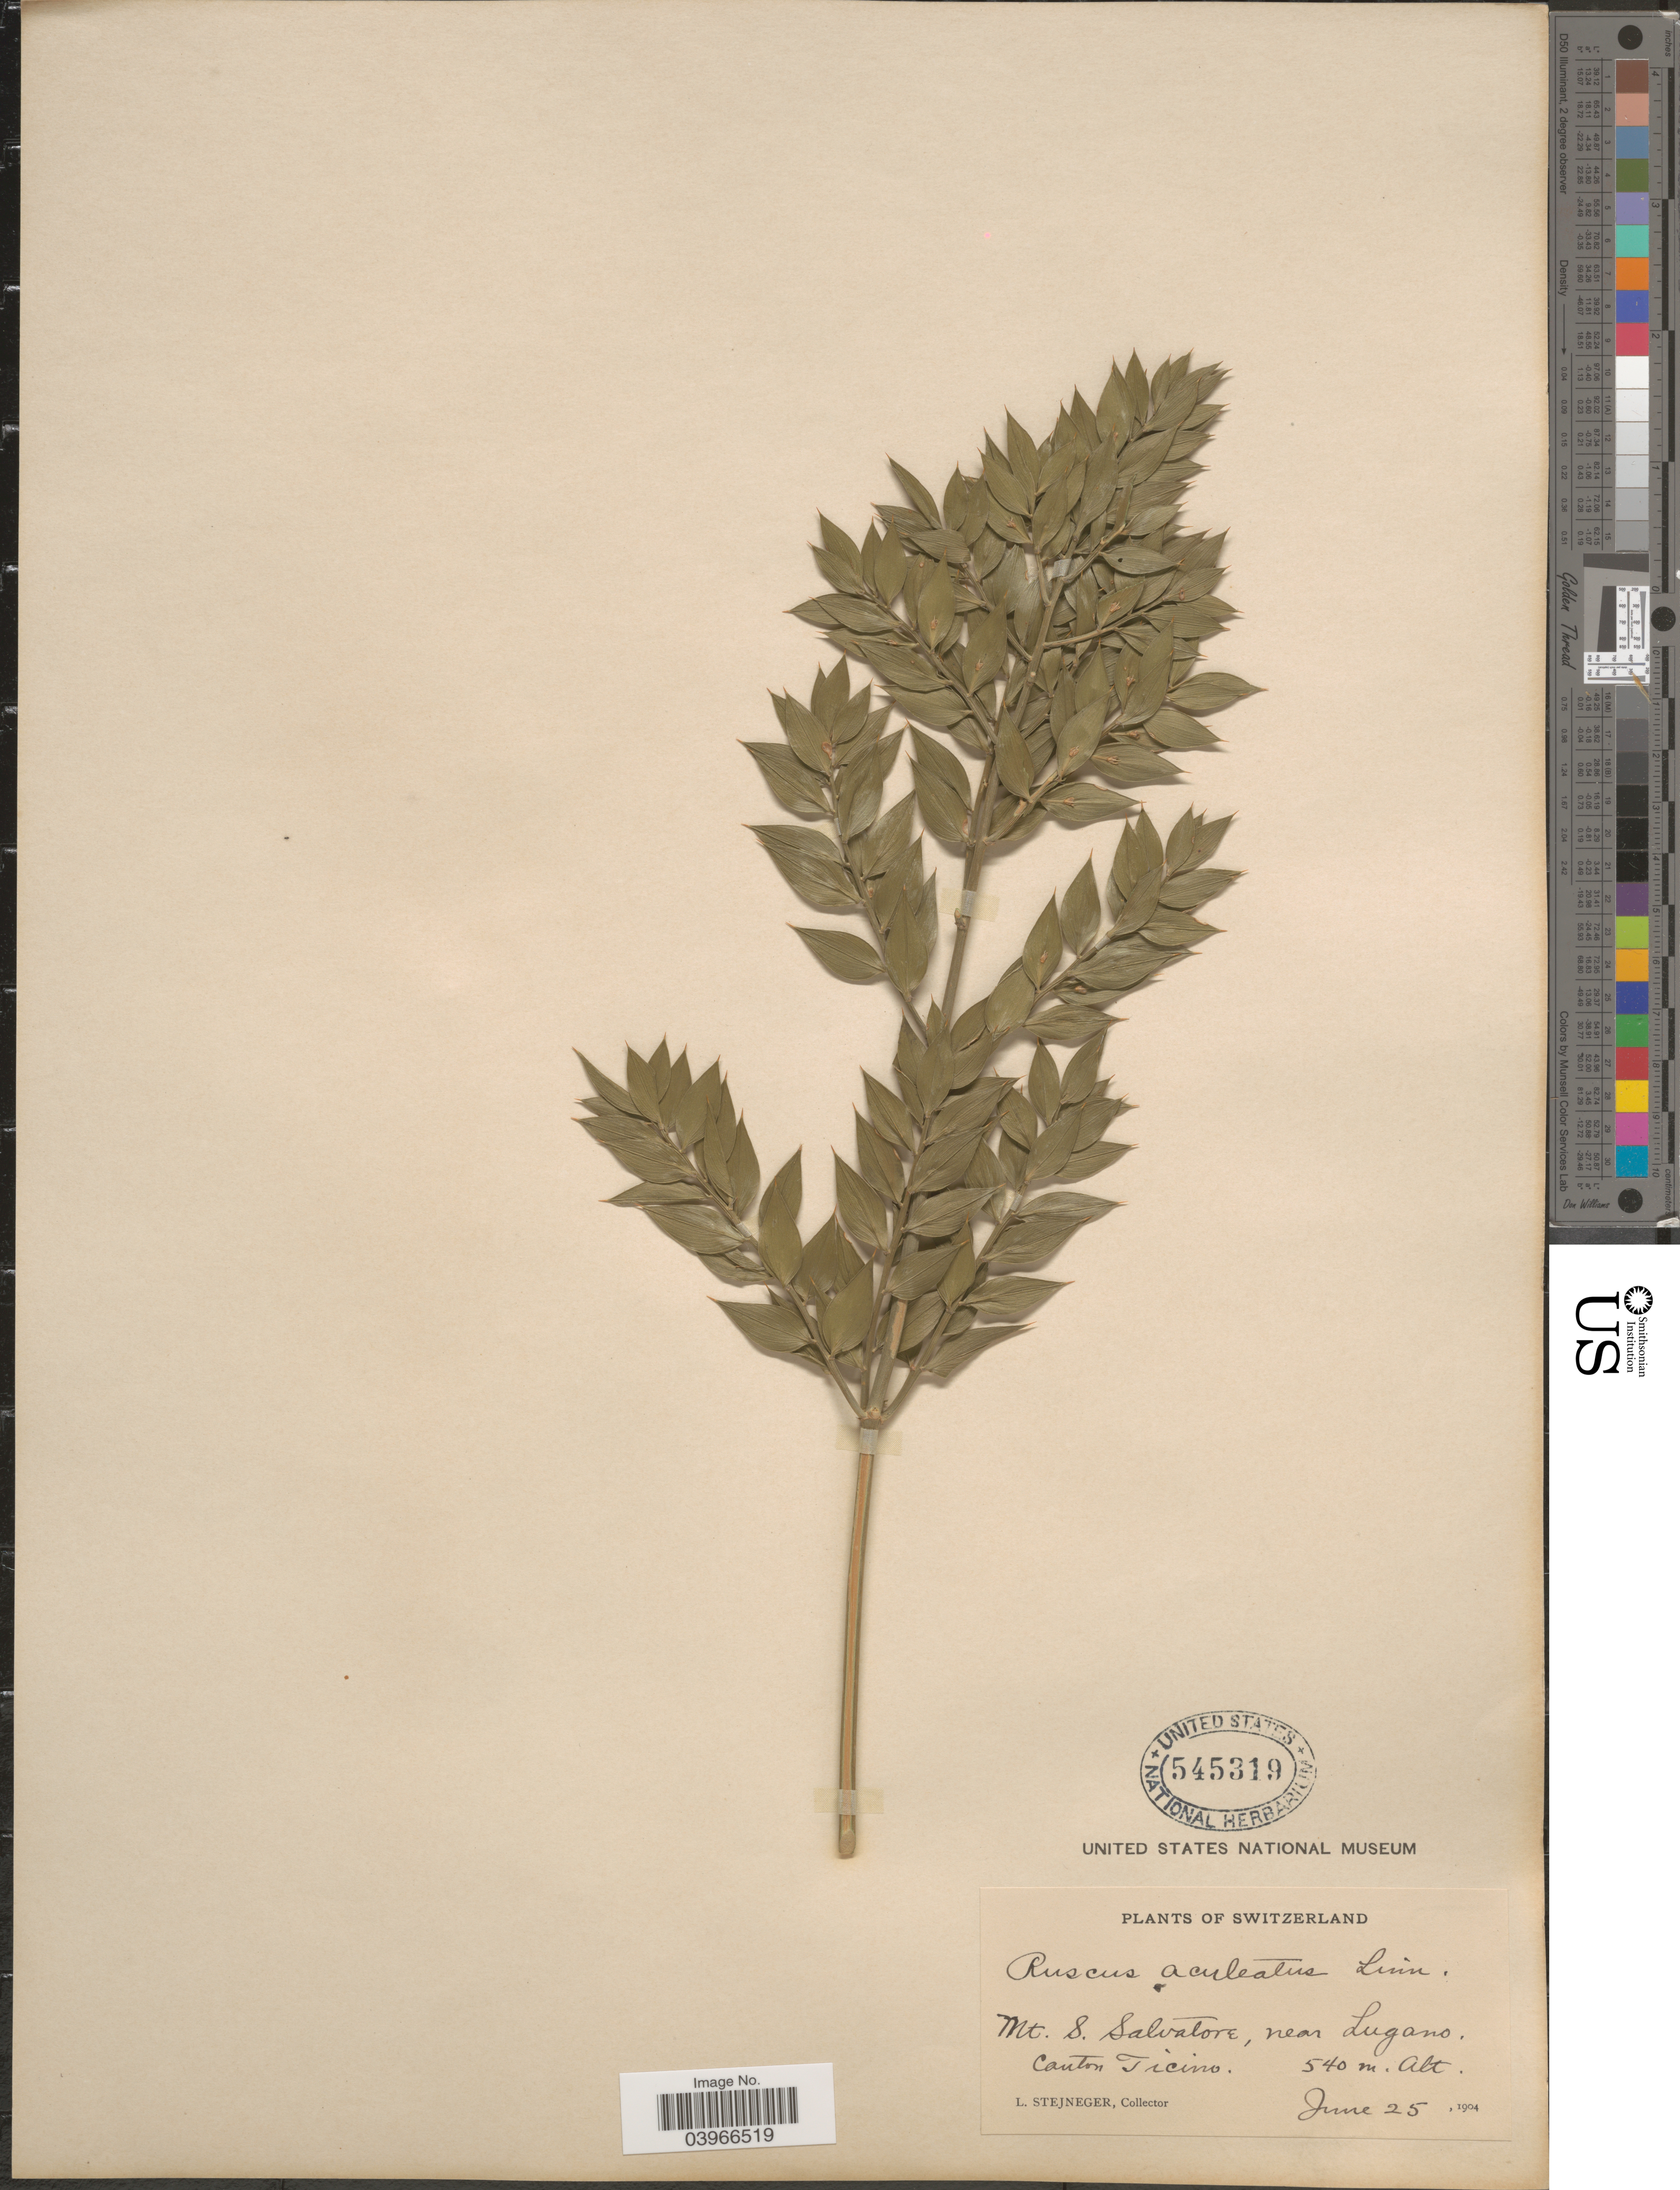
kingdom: Plantae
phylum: Tracheophyta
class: Liliopsida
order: Asparagales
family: Asparagaceae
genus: Ruscus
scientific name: Ruscus aculeatus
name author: L.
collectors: L. Stejneger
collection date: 1904-06-25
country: Switzerland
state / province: Ticino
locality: Mt. S. Salvatore, near Lugano, Canton Ticino.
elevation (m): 540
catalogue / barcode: US 545319